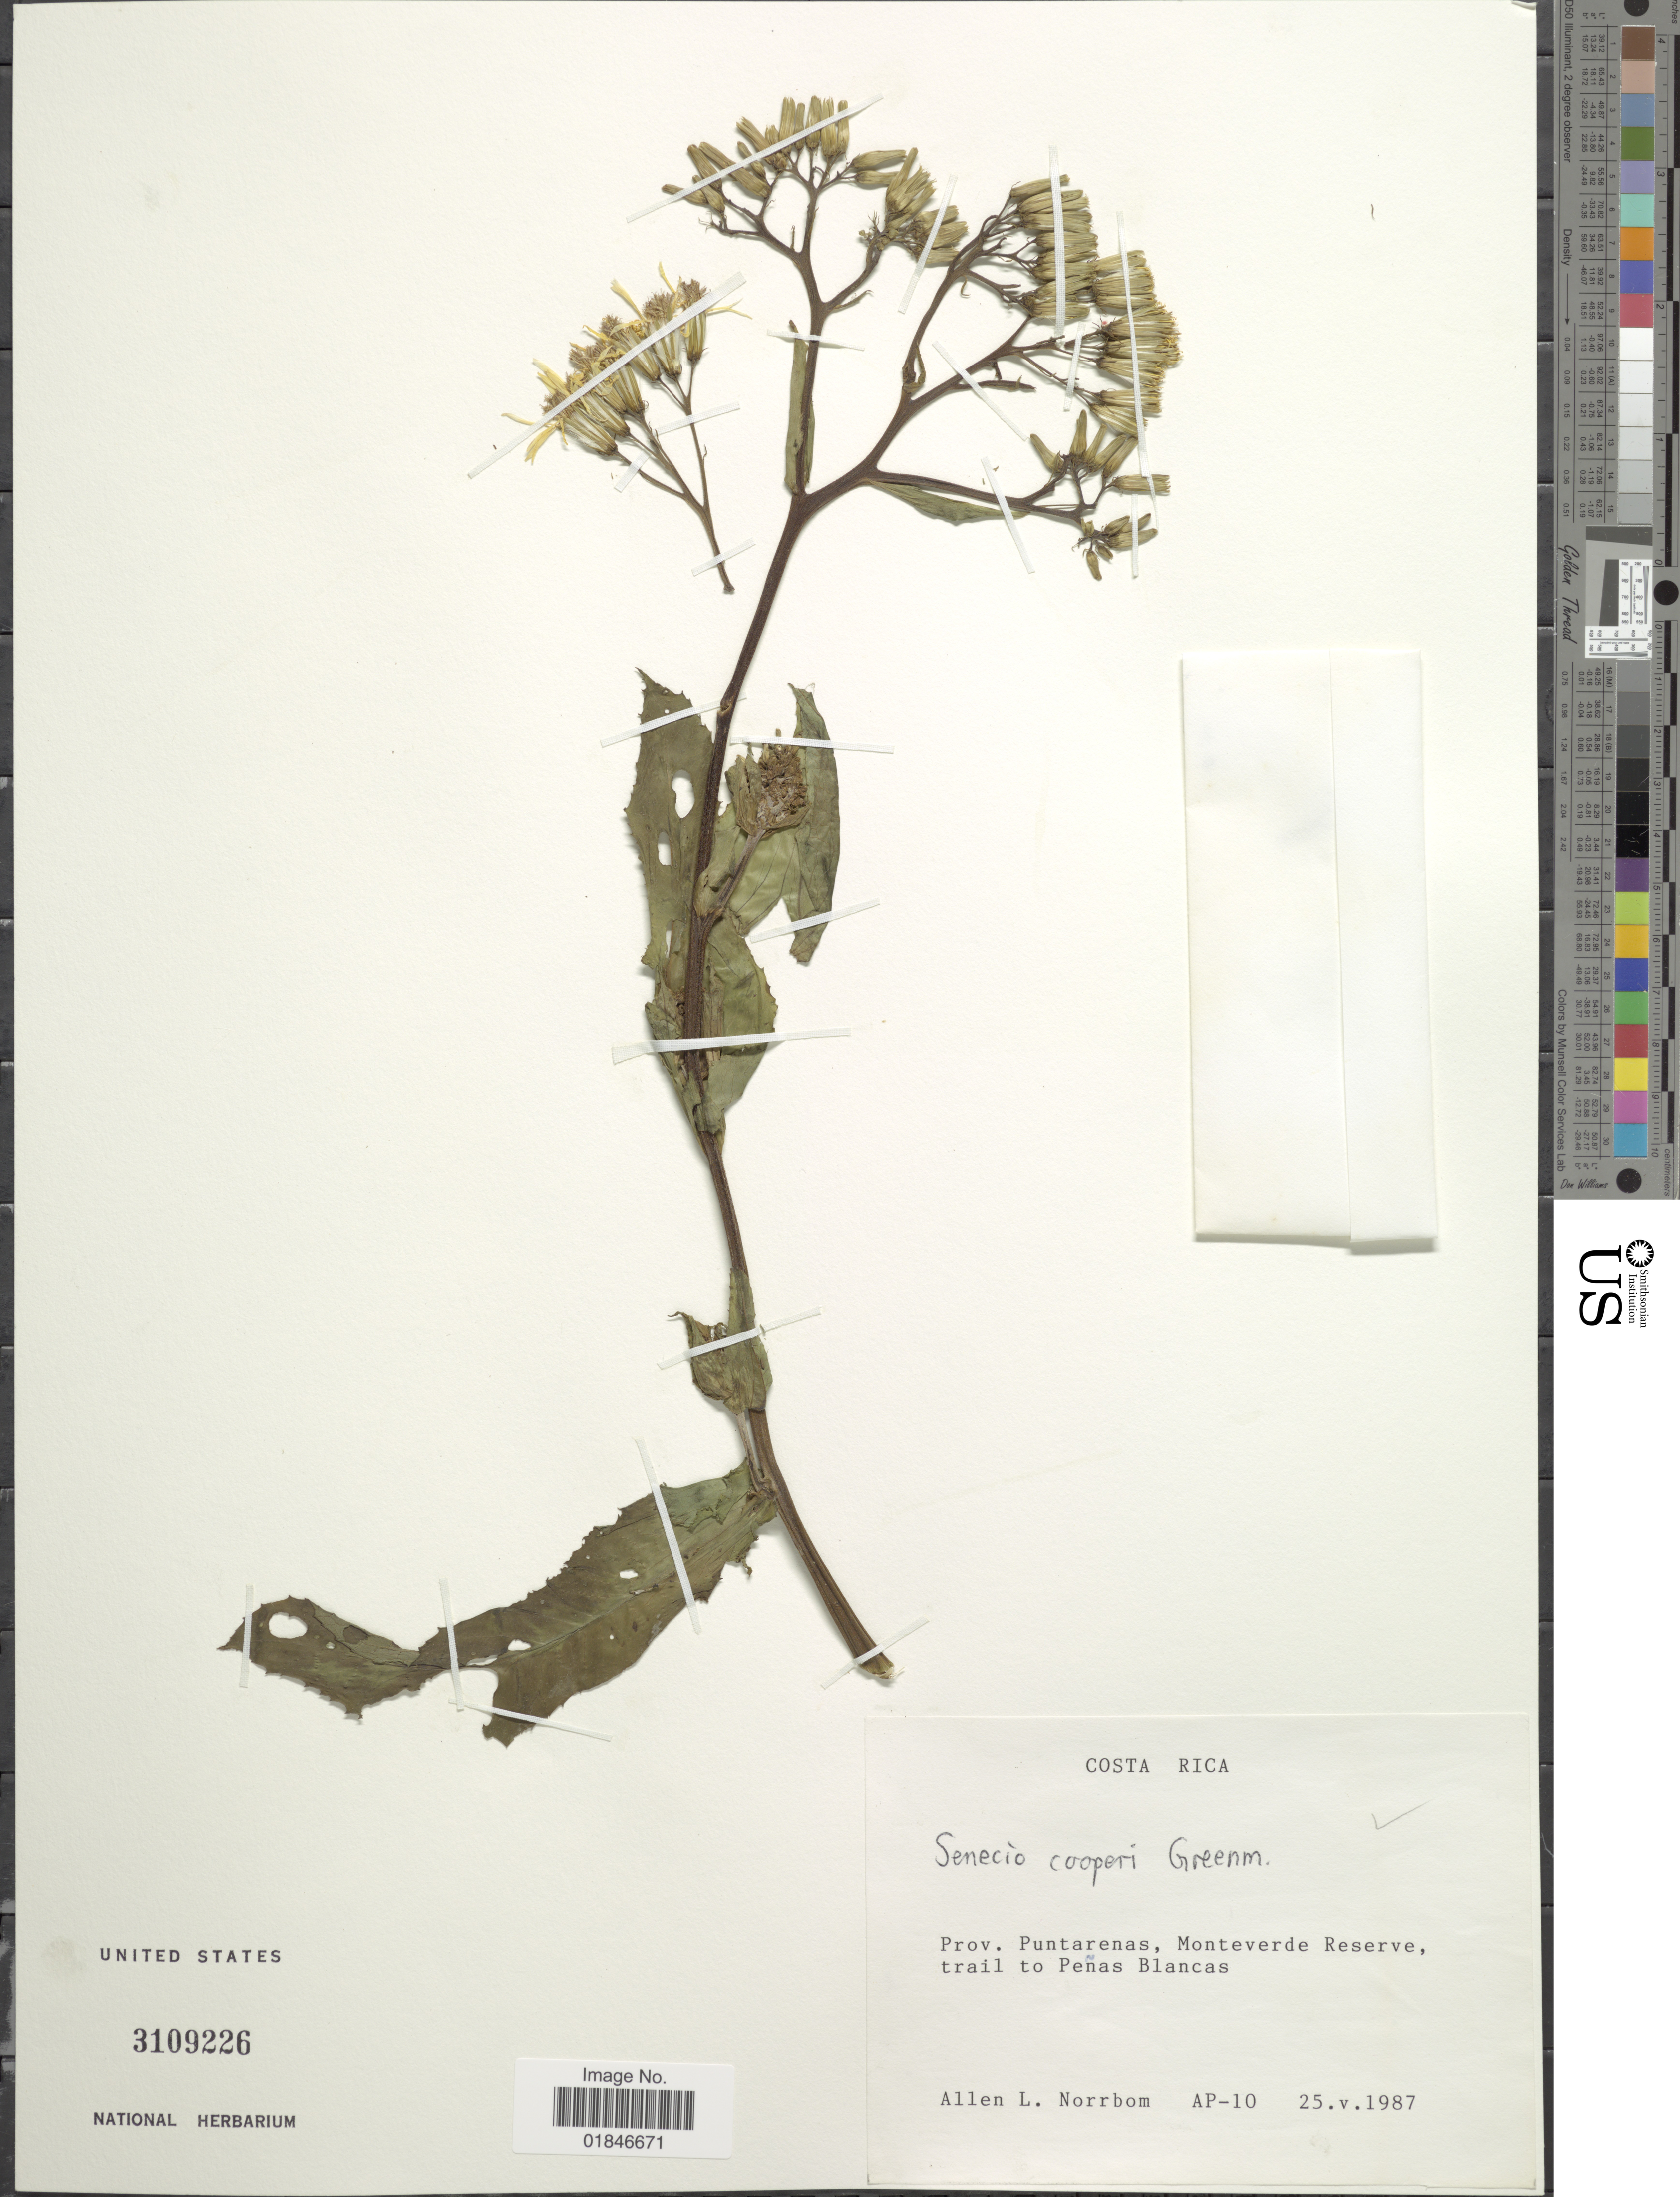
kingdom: Plantae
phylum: Tracheophyta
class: Magnoliopsida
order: Asterales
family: Asteraceae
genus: Jessea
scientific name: Jessea cooperi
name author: (Greenm.) H. Rob. & Cuatrec.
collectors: A. L. Norrbom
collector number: AP-10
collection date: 1987-05-25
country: Costa Rica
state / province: Puntarenas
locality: Prov. Puntarenas, trail from Monteverde Reserve to Penas Blancas.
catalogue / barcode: US 3109226